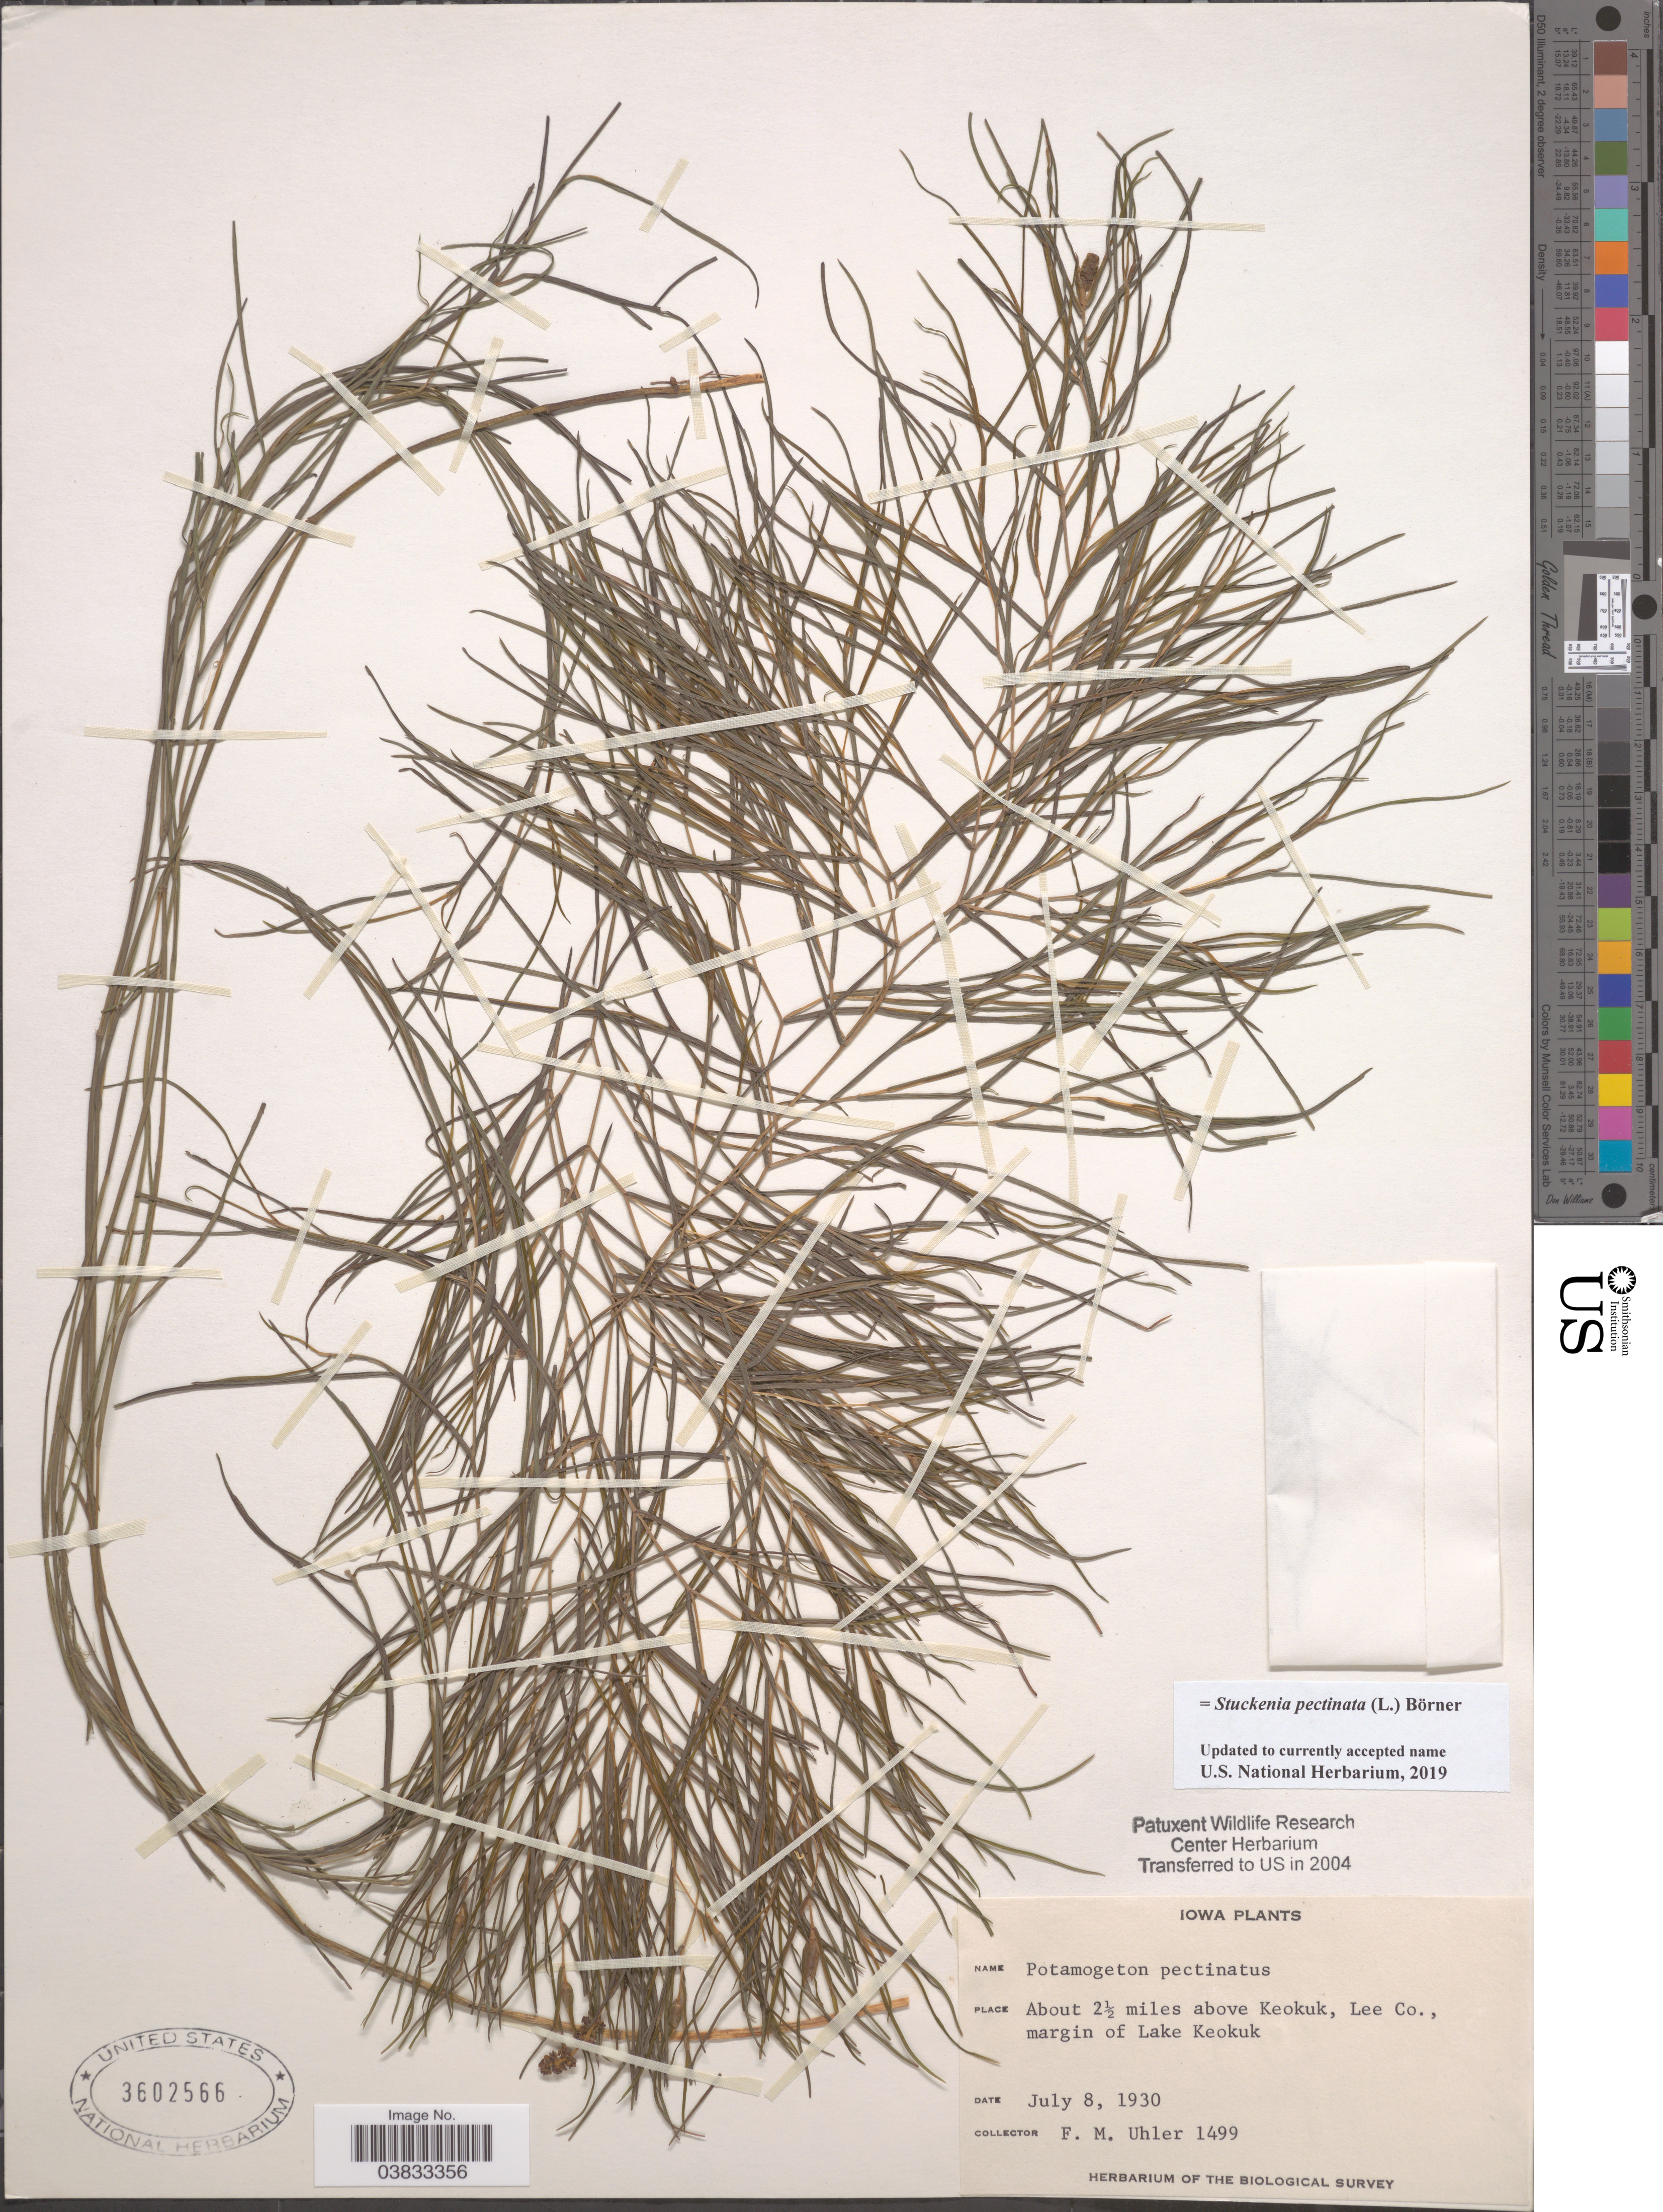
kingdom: Plantae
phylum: Tracheophyta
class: Liliopsida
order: Alismatales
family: Potamogetonaceae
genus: Stuckenia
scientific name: Stuckenia pectinata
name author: (L.) Börner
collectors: F. M. Uhler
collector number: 1499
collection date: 1930-07-08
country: United States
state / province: Iowa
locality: About 2½ miles above Keokuk, Lee Co., margin of Lake Keokuk.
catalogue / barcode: US 3602566